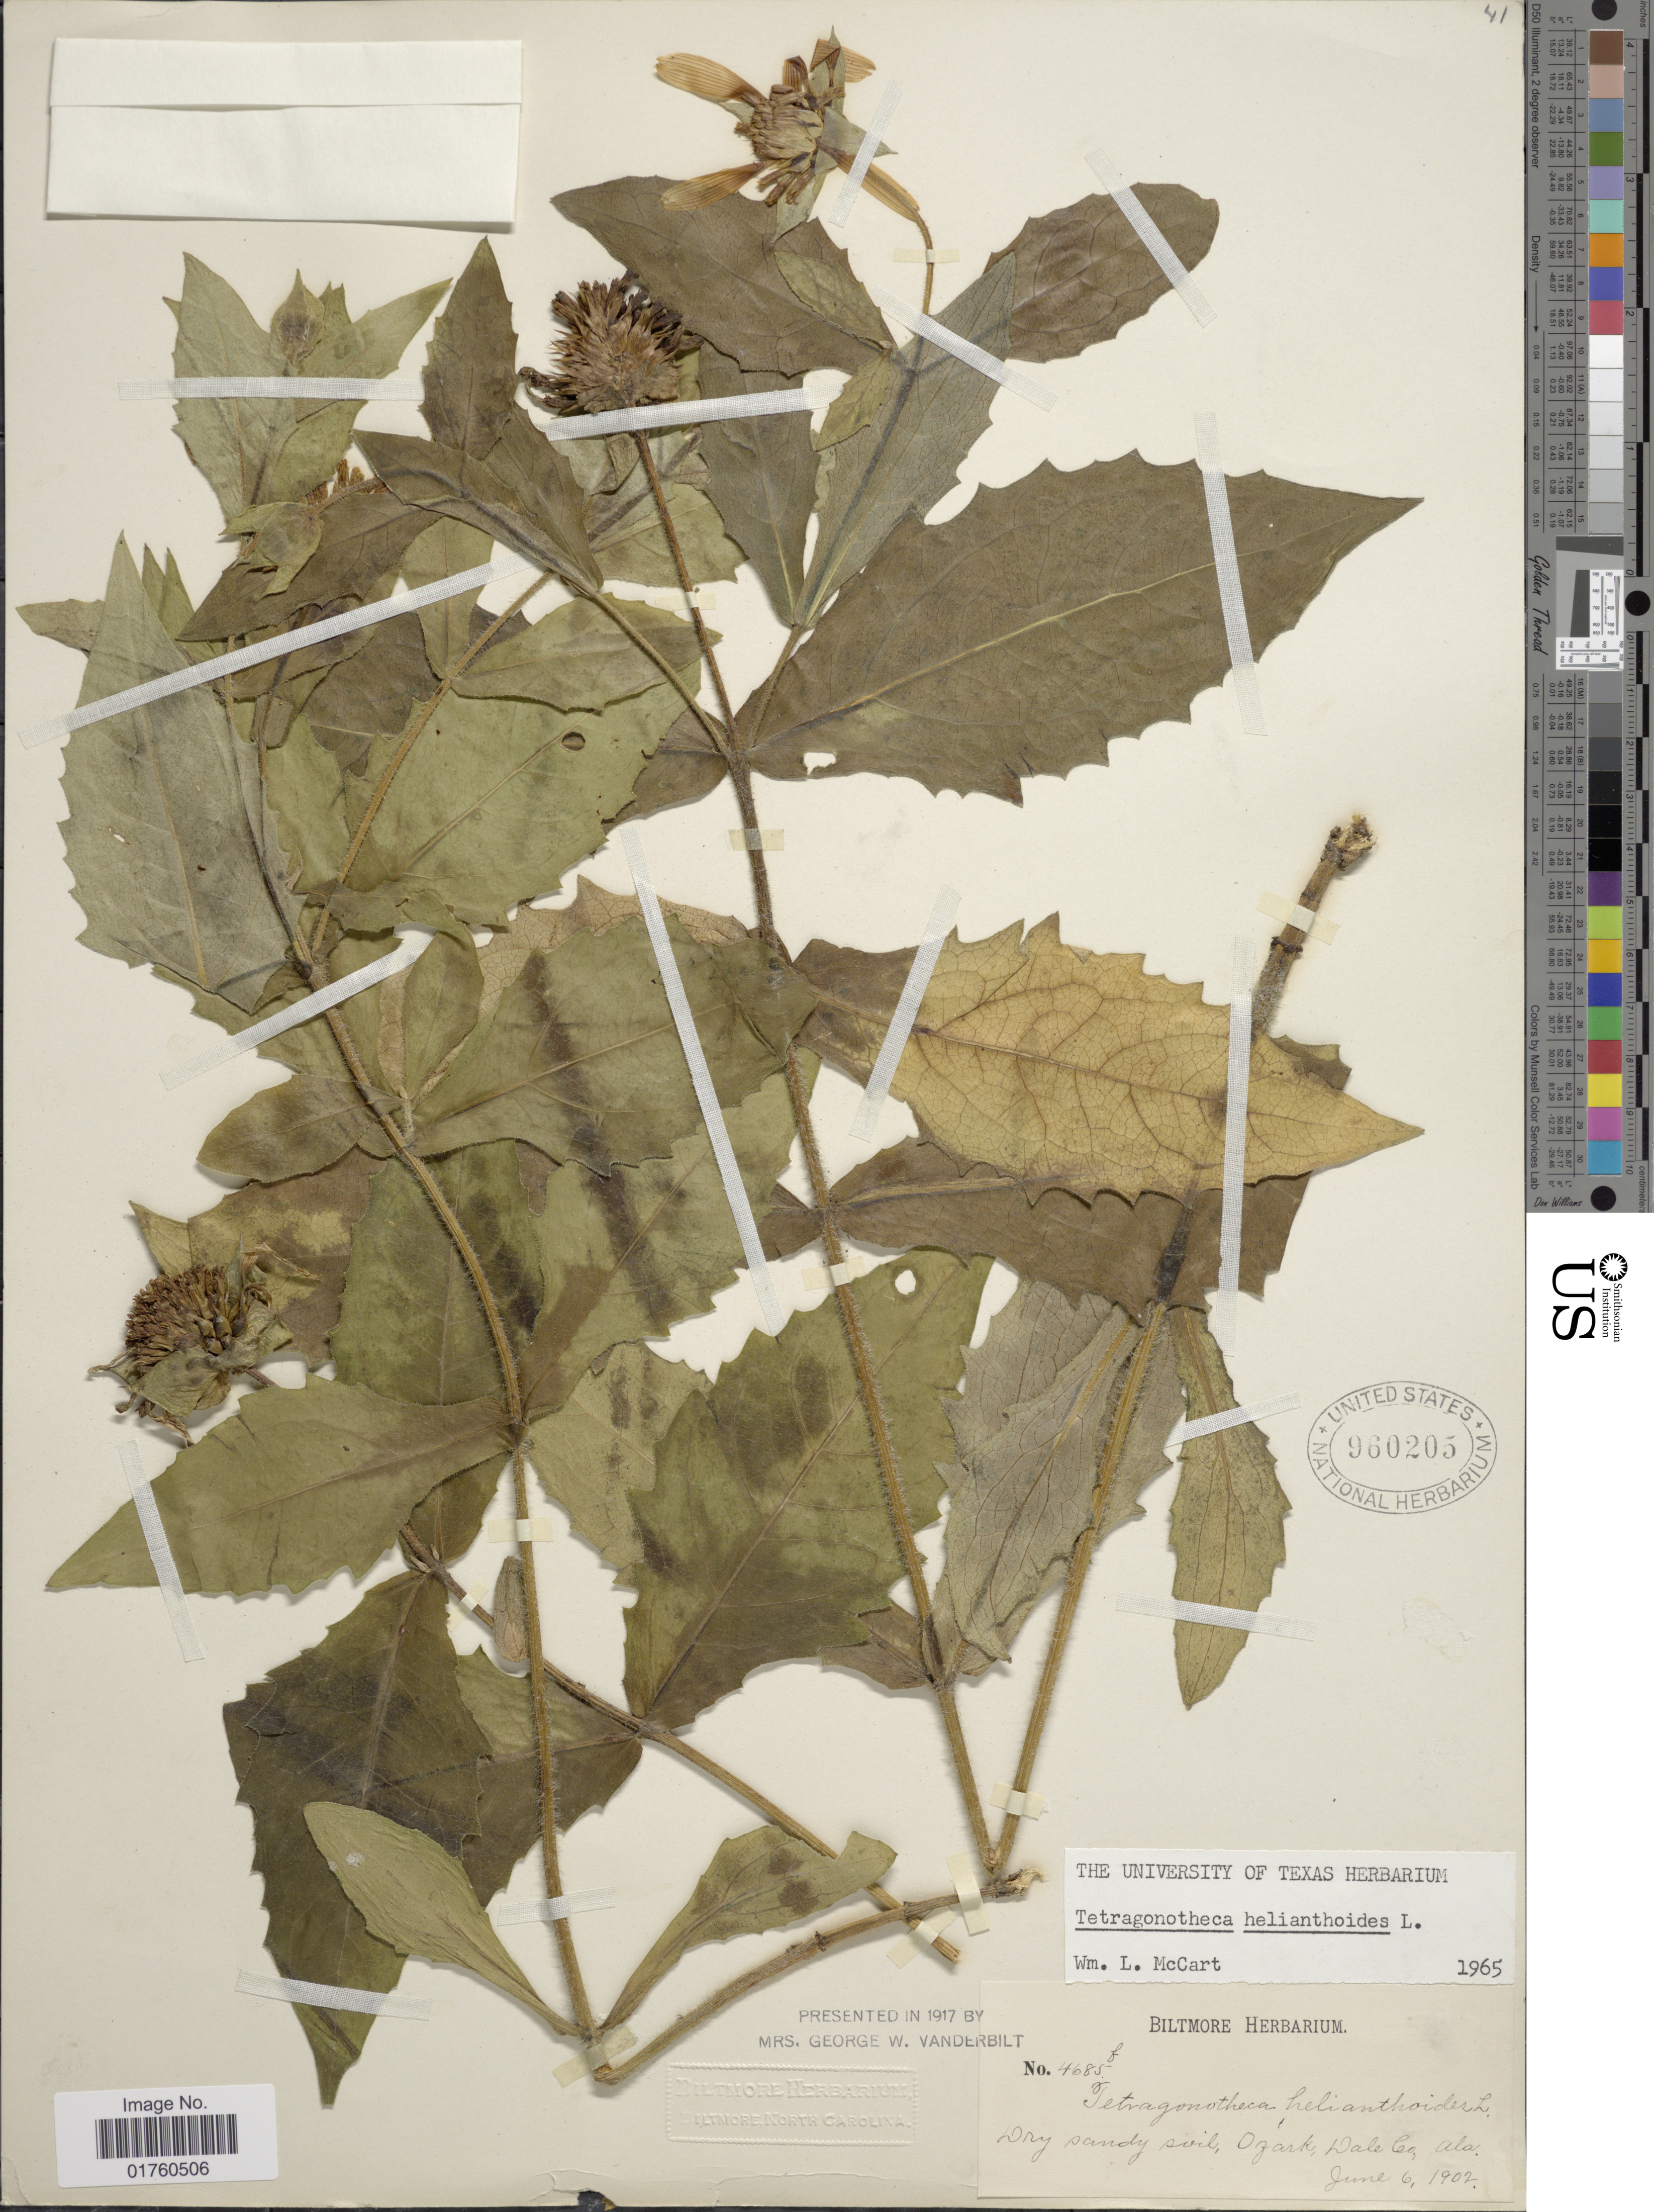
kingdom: Plantae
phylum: Tracheophyta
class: Magnoliopsida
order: Asterales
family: Asteraceae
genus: Tetragonotheca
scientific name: Tetragonotheca helianthoides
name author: L.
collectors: ex herb. Biltmore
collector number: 4685f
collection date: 1902-06-06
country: United States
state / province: Alabama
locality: Ozark Dale Co.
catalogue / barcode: US 96020